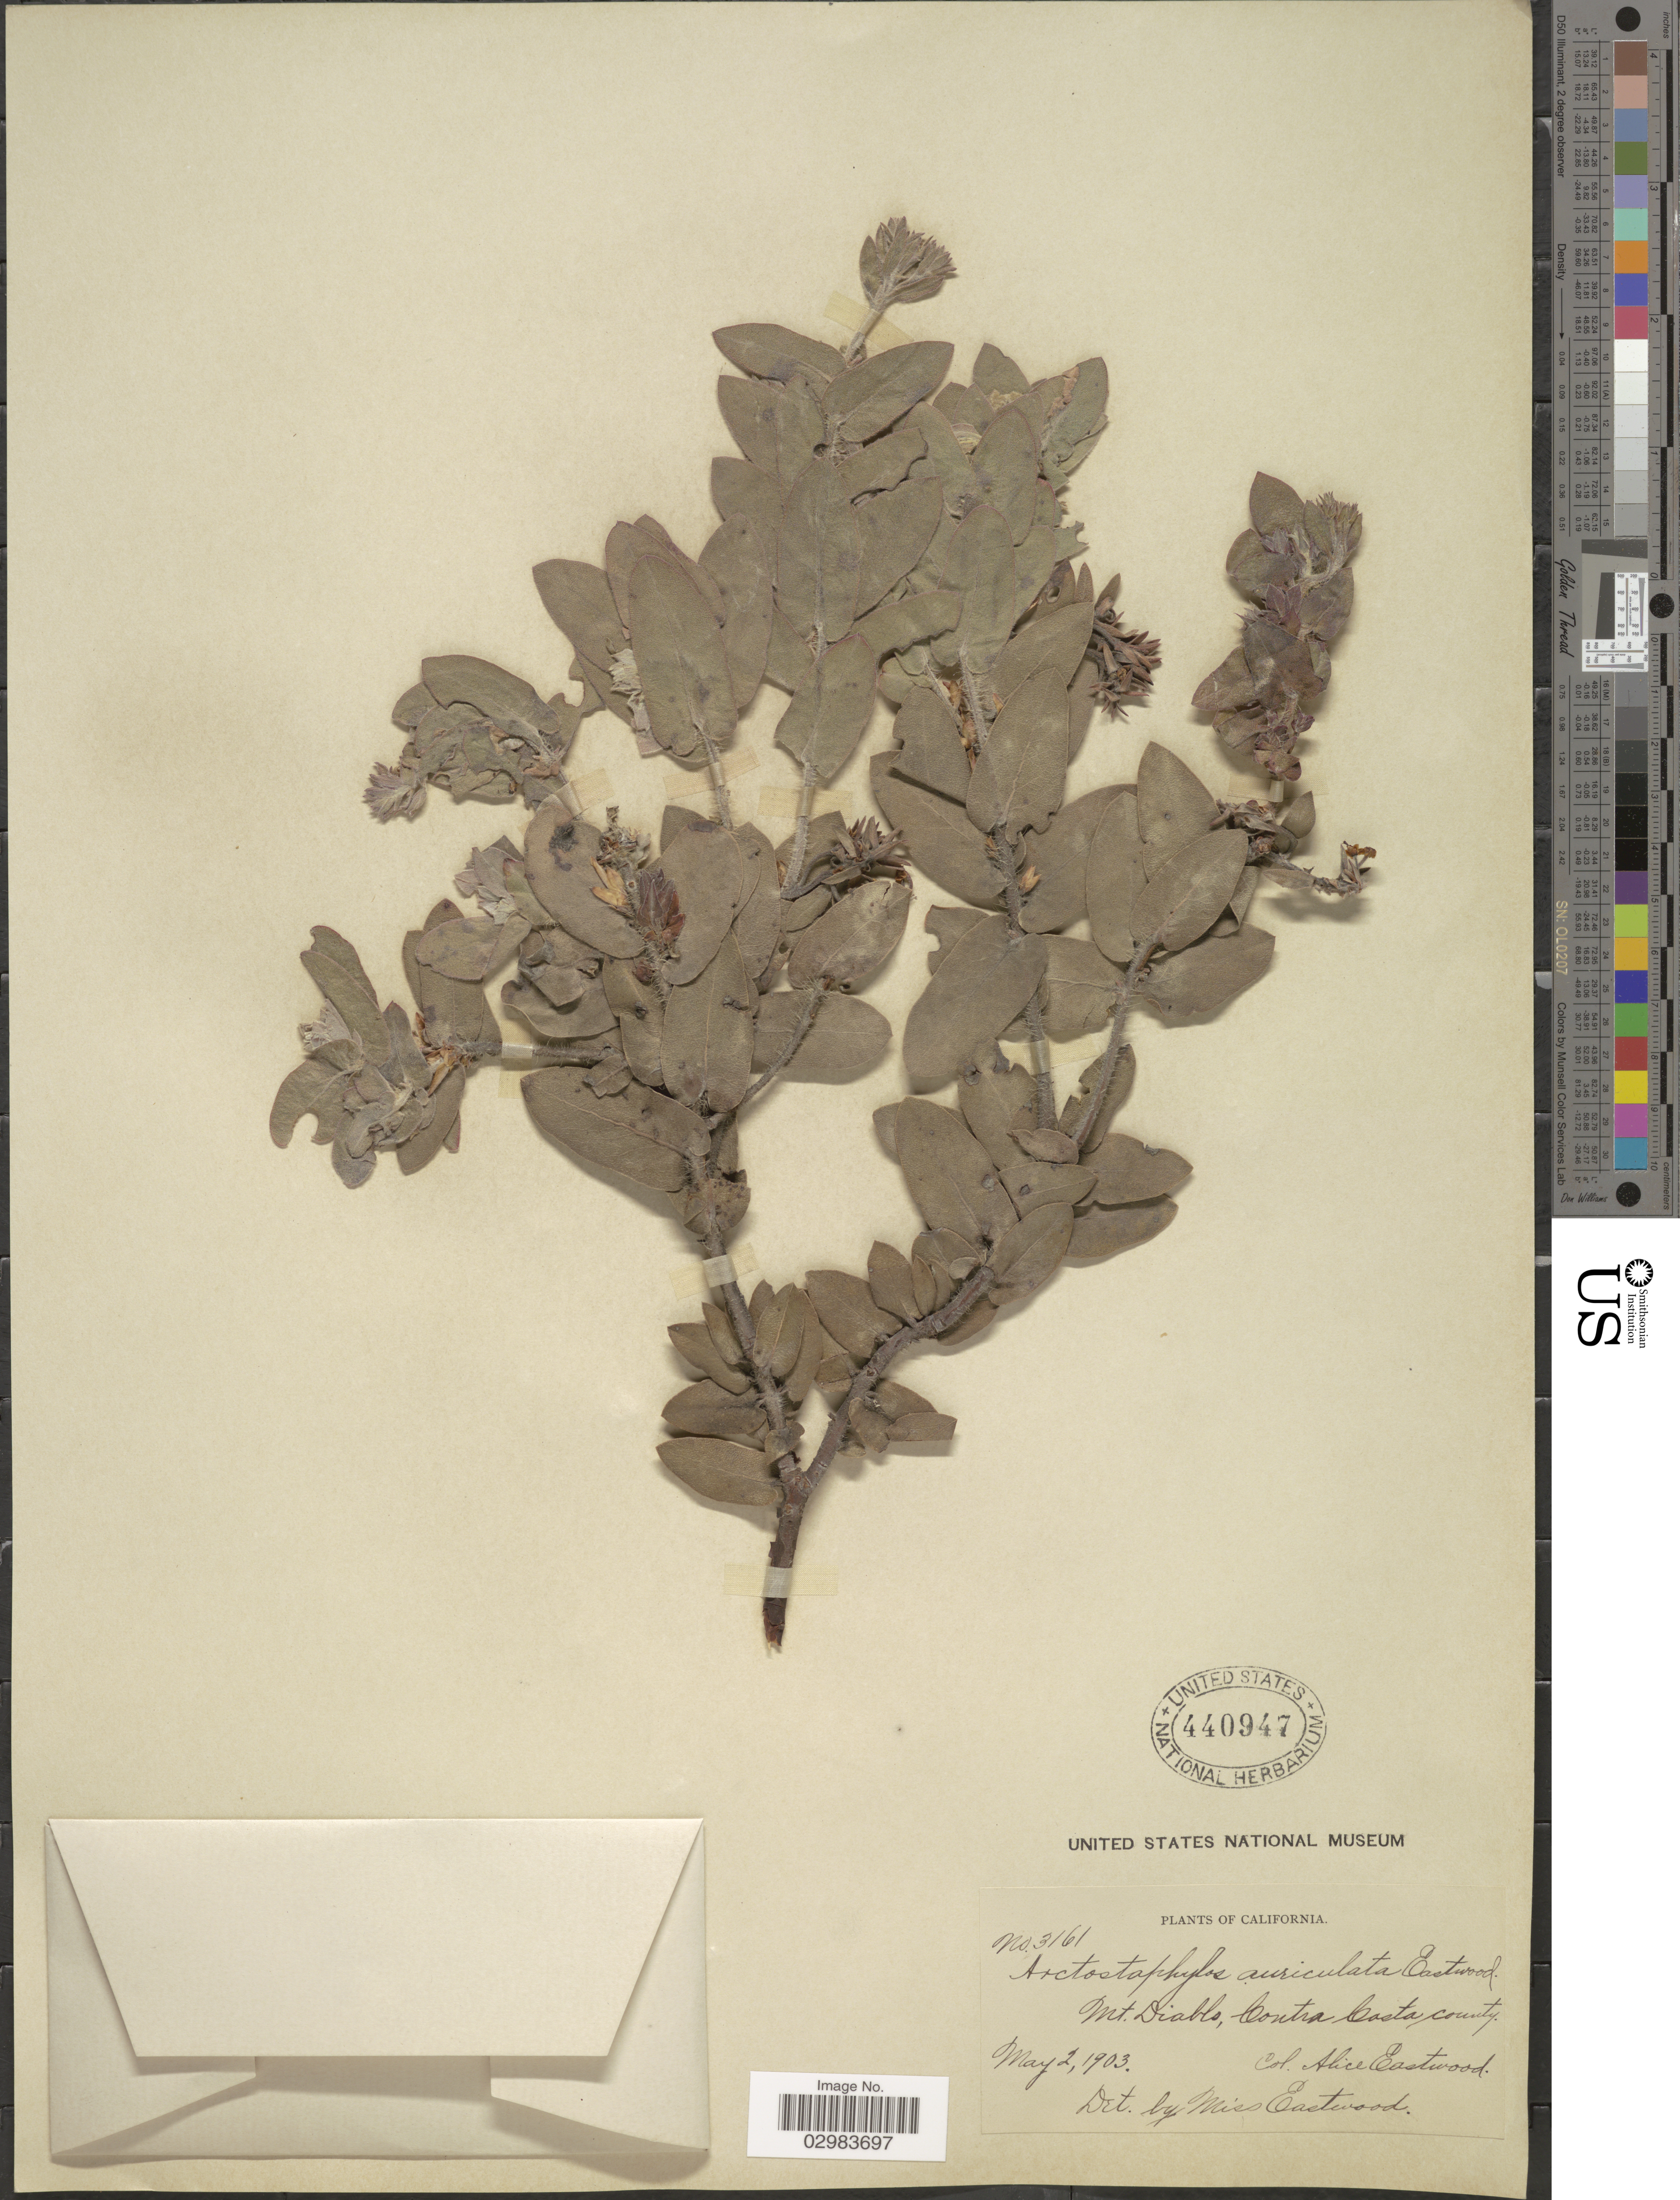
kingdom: Plantae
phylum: Tracheophyta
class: Magnoliopsida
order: Ericales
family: Ericaceae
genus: Arctostaphylos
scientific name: Arctostaphylos andersonii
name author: A. Gray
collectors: A. Eastwood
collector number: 3161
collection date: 1903-05-02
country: United States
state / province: California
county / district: Contra Costa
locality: Mt Diablo, Contra Costa county.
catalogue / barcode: US 440947